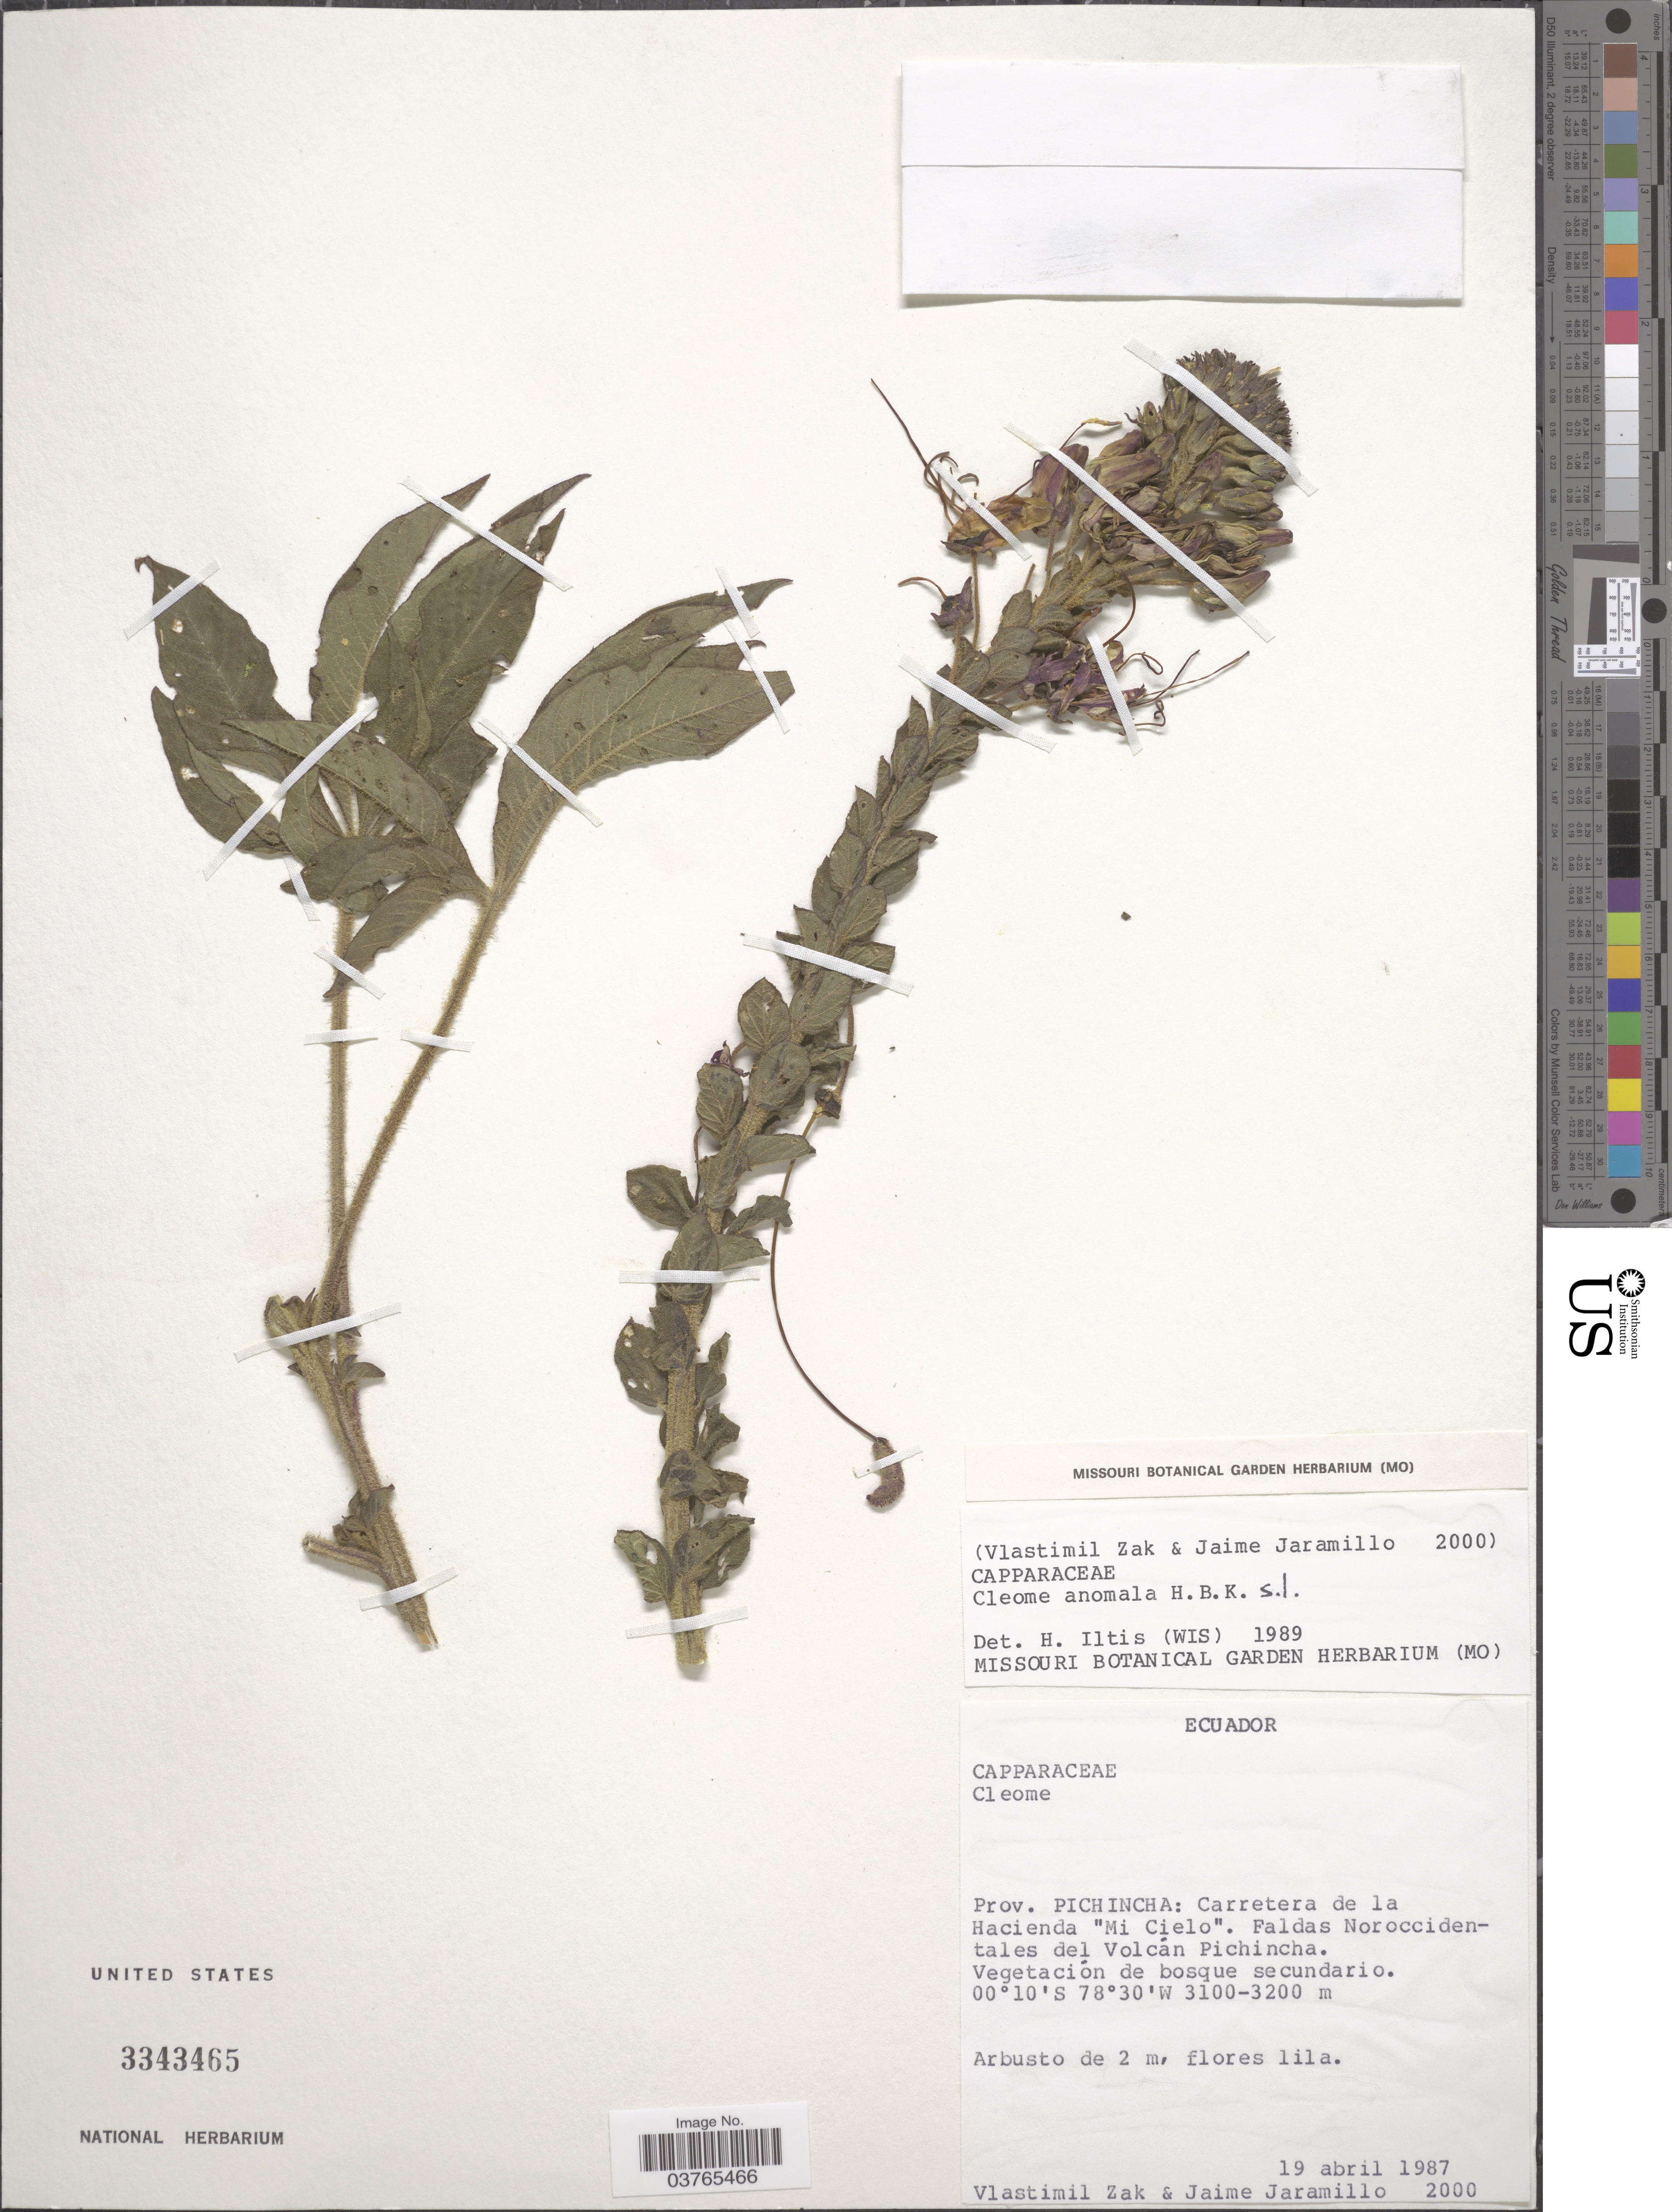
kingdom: Plantae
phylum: Tracheophyta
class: Magnoliopsida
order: Brassicales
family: Cleomaceae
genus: Andinocleome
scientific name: Andinocleome anomala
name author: (Kunth) Iltis ex E.M. McGinty & Roalson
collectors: V. Zak & J. Jaramillo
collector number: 2000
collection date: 1987-04-19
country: Ecuador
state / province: Pichincha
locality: Carretera de la Hacienda "Mi Cielo". Faldas Noroccidentales del Volcan Pichincha.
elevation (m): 3100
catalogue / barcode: US 3343465